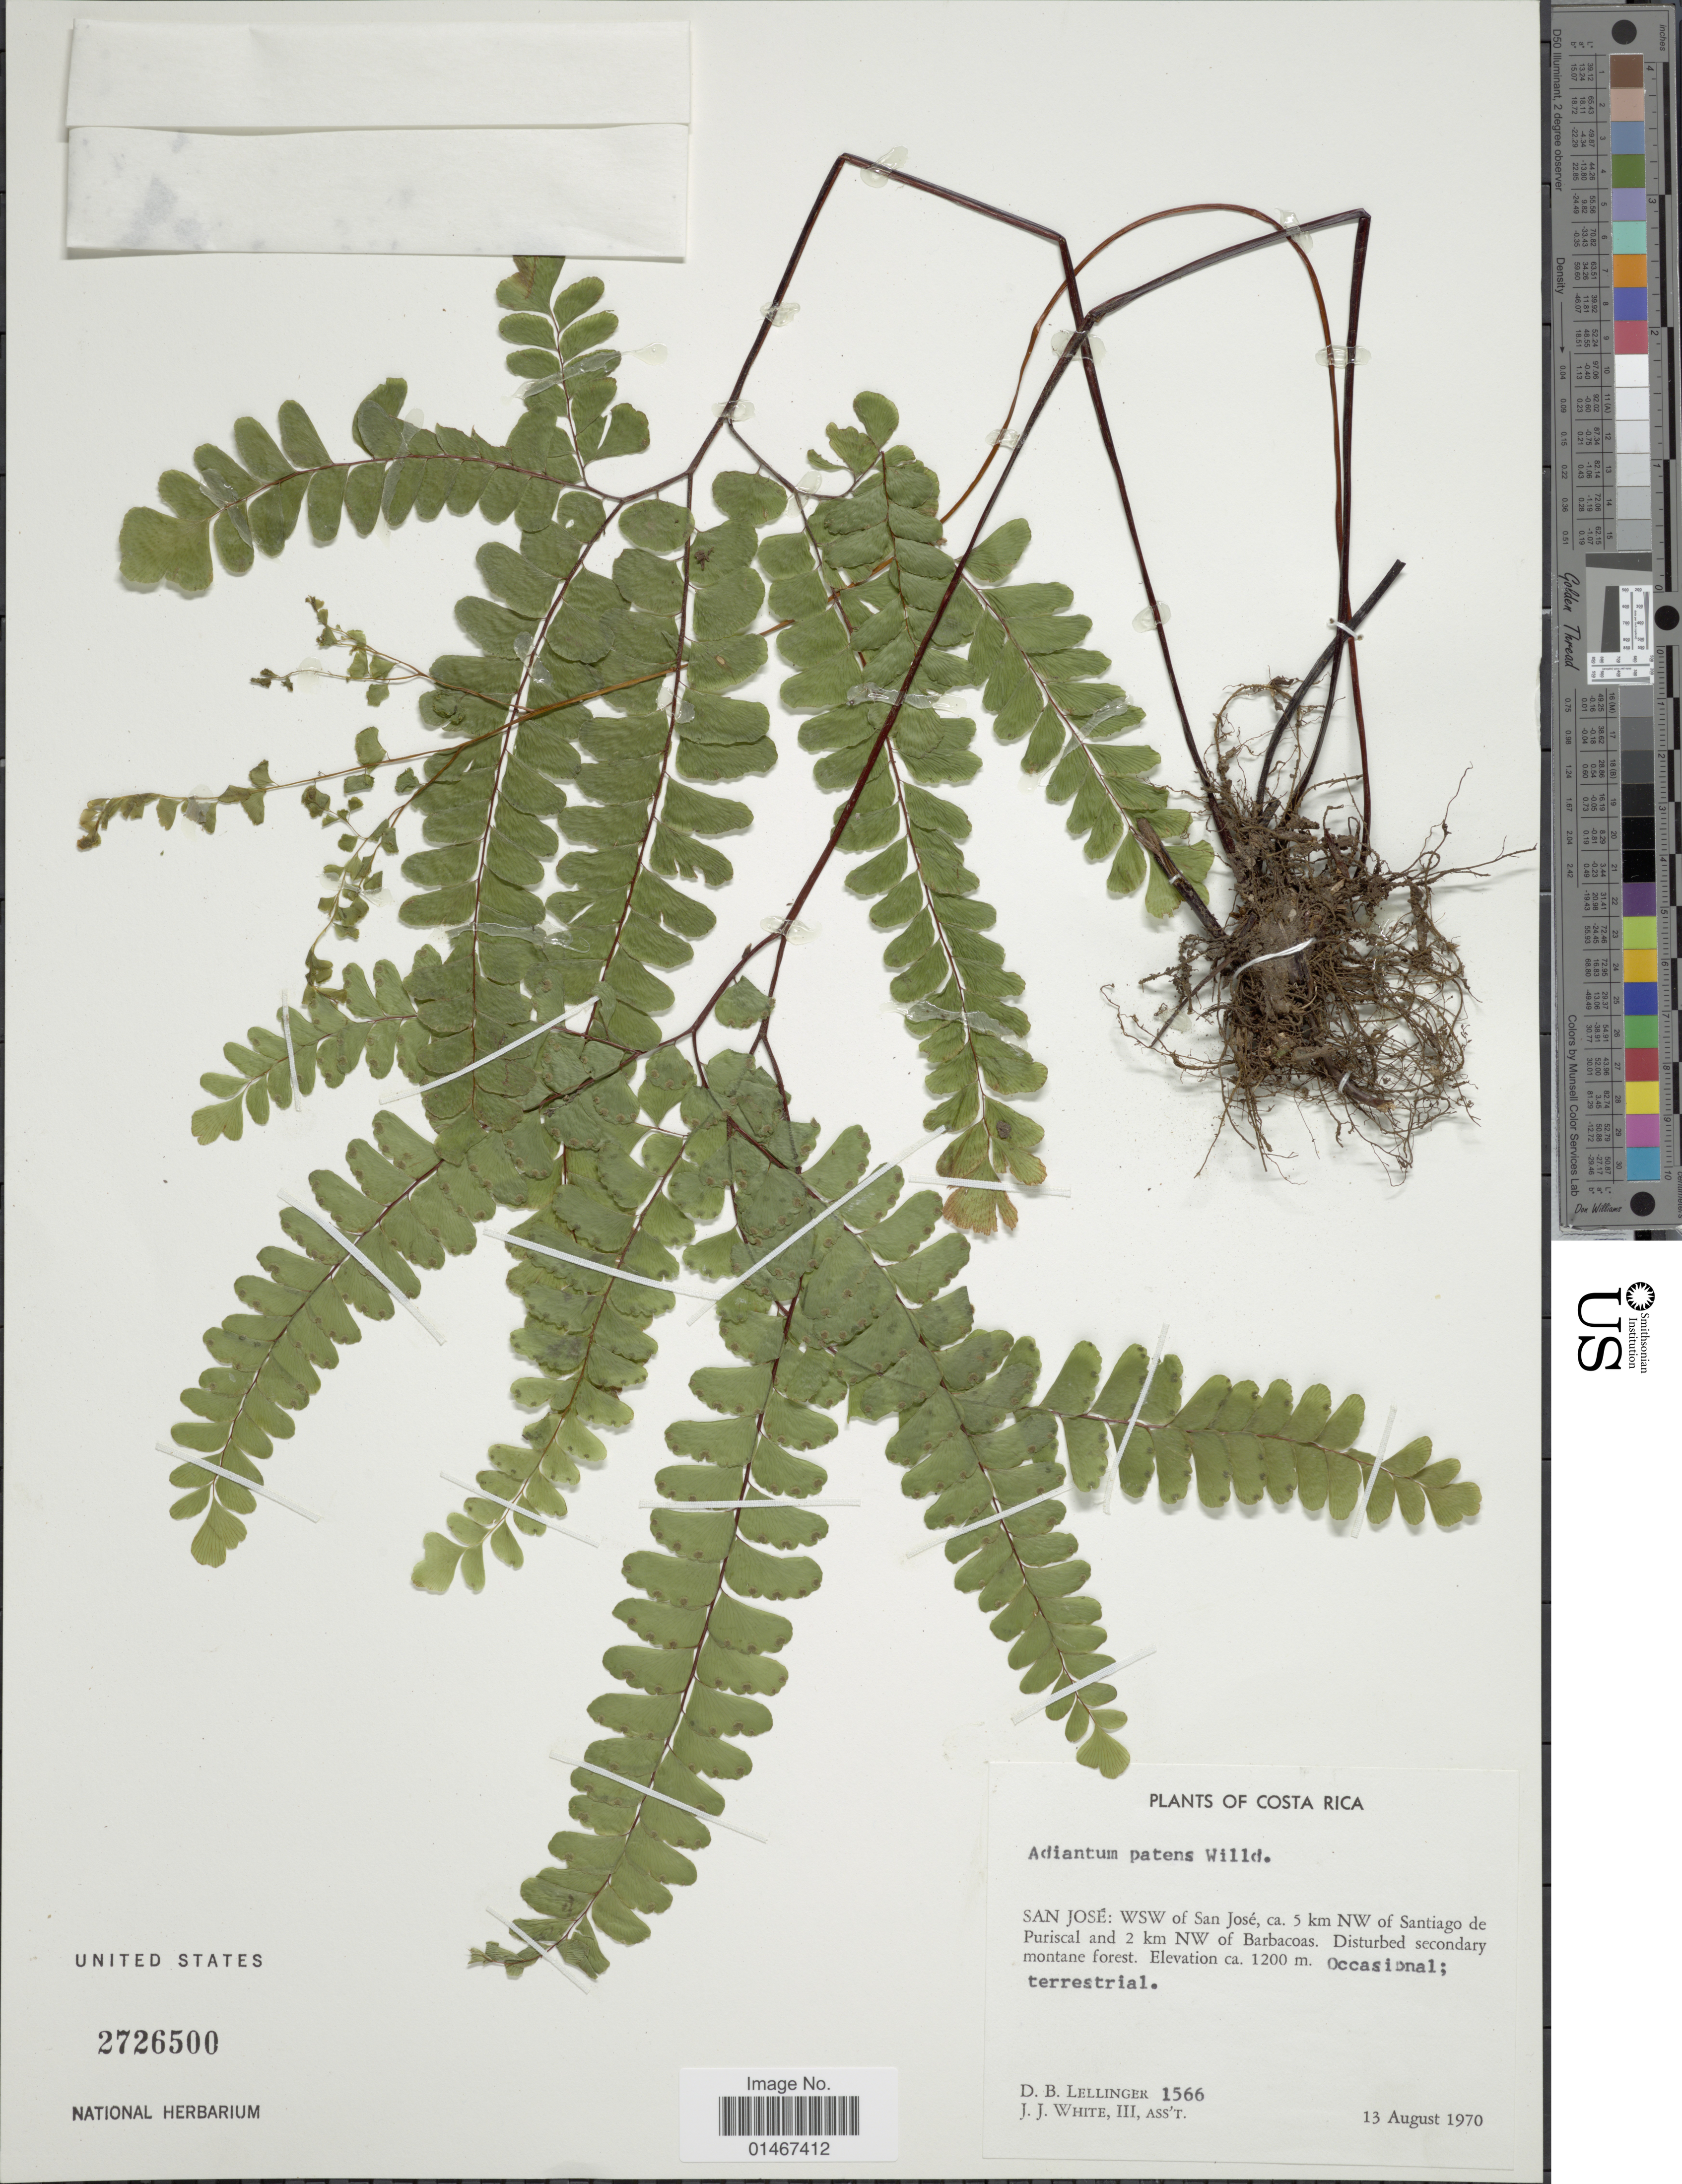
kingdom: Plantae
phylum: Tracheophyta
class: Polypodiopsida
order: Polypodiales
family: Pteridaceae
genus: Adiantum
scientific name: Adiantum patens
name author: Willd.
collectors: D. B. Lellinger & J. J. White III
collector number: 1566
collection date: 1970-08-13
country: Costa Rica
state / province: San José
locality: WSW of San Jose, ca. 5 km NW of Santiago de Puriscal and 2 km NW of Barbacoas.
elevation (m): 1200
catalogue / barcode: US 2726500